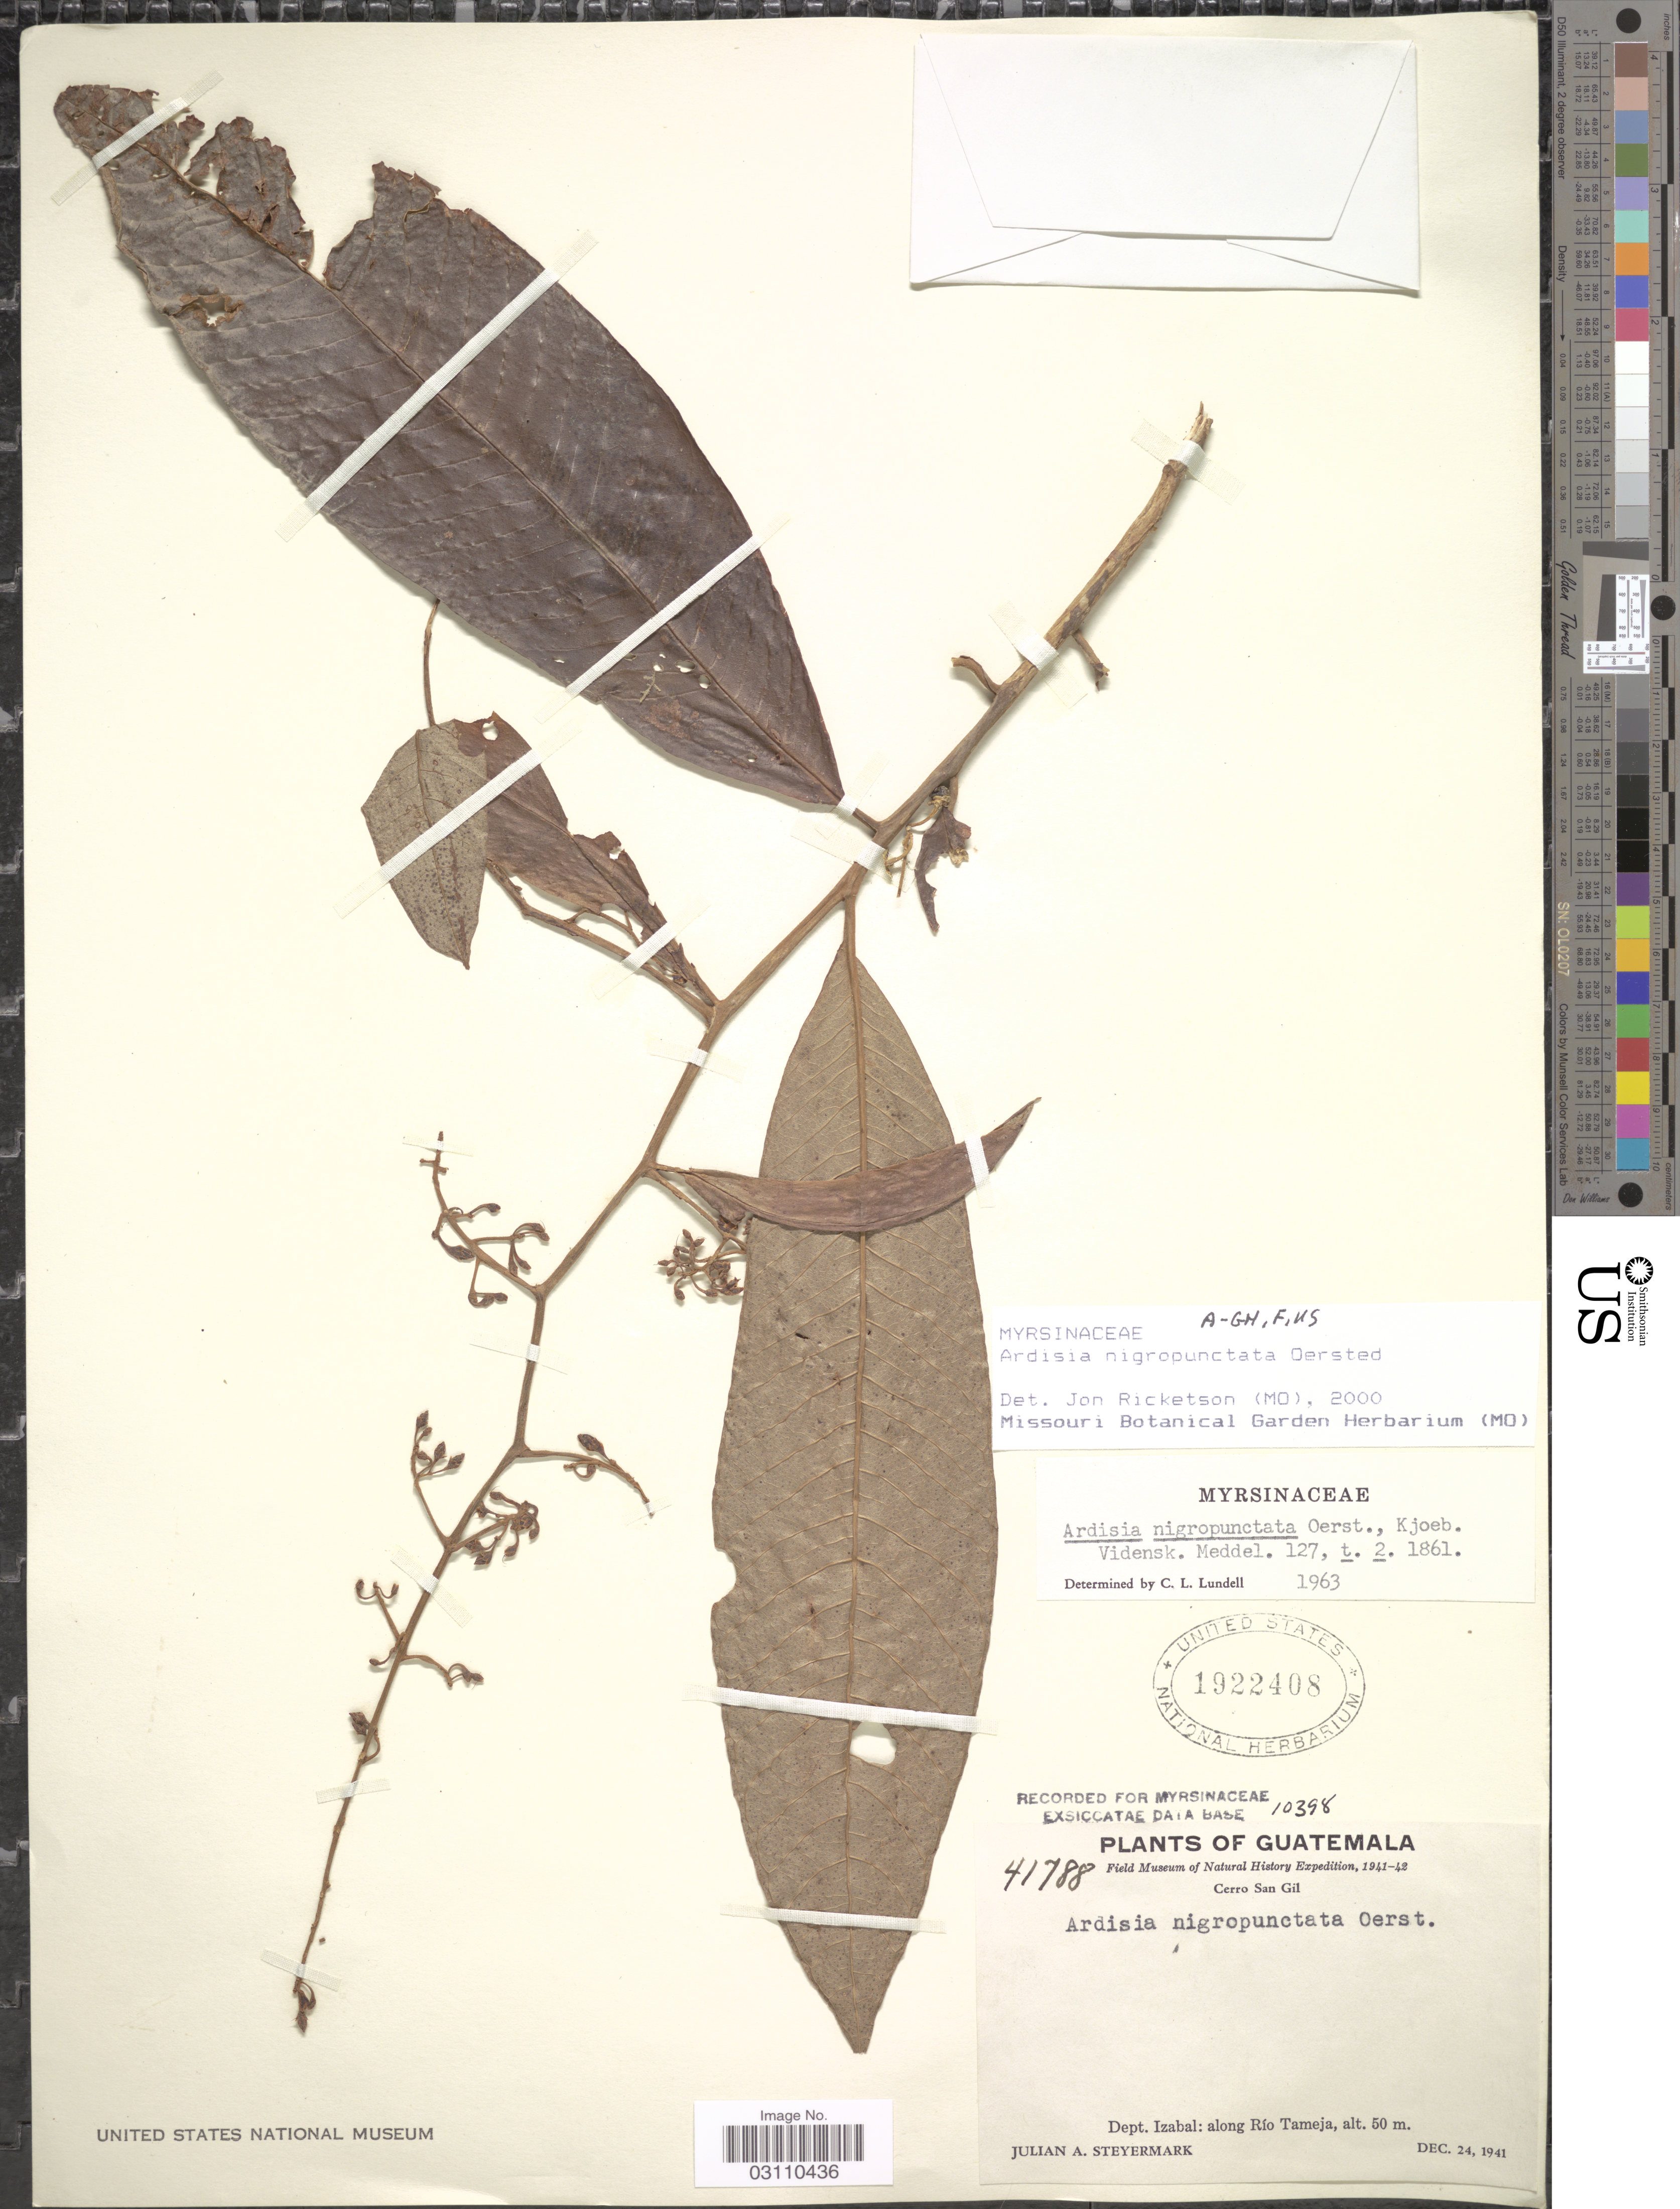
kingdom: Plantae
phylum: Tracheophyta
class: Magnoliopsida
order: Ericales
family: Primulaceae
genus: Ardisia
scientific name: Ardisia nigropunctata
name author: Oerst.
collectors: J. Steyermark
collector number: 41788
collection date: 1941-12-24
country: Guatemala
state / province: Izabal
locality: Cerro San Gil. Dept. Izabal: along Río Tameja.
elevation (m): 50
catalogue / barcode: US 1922408